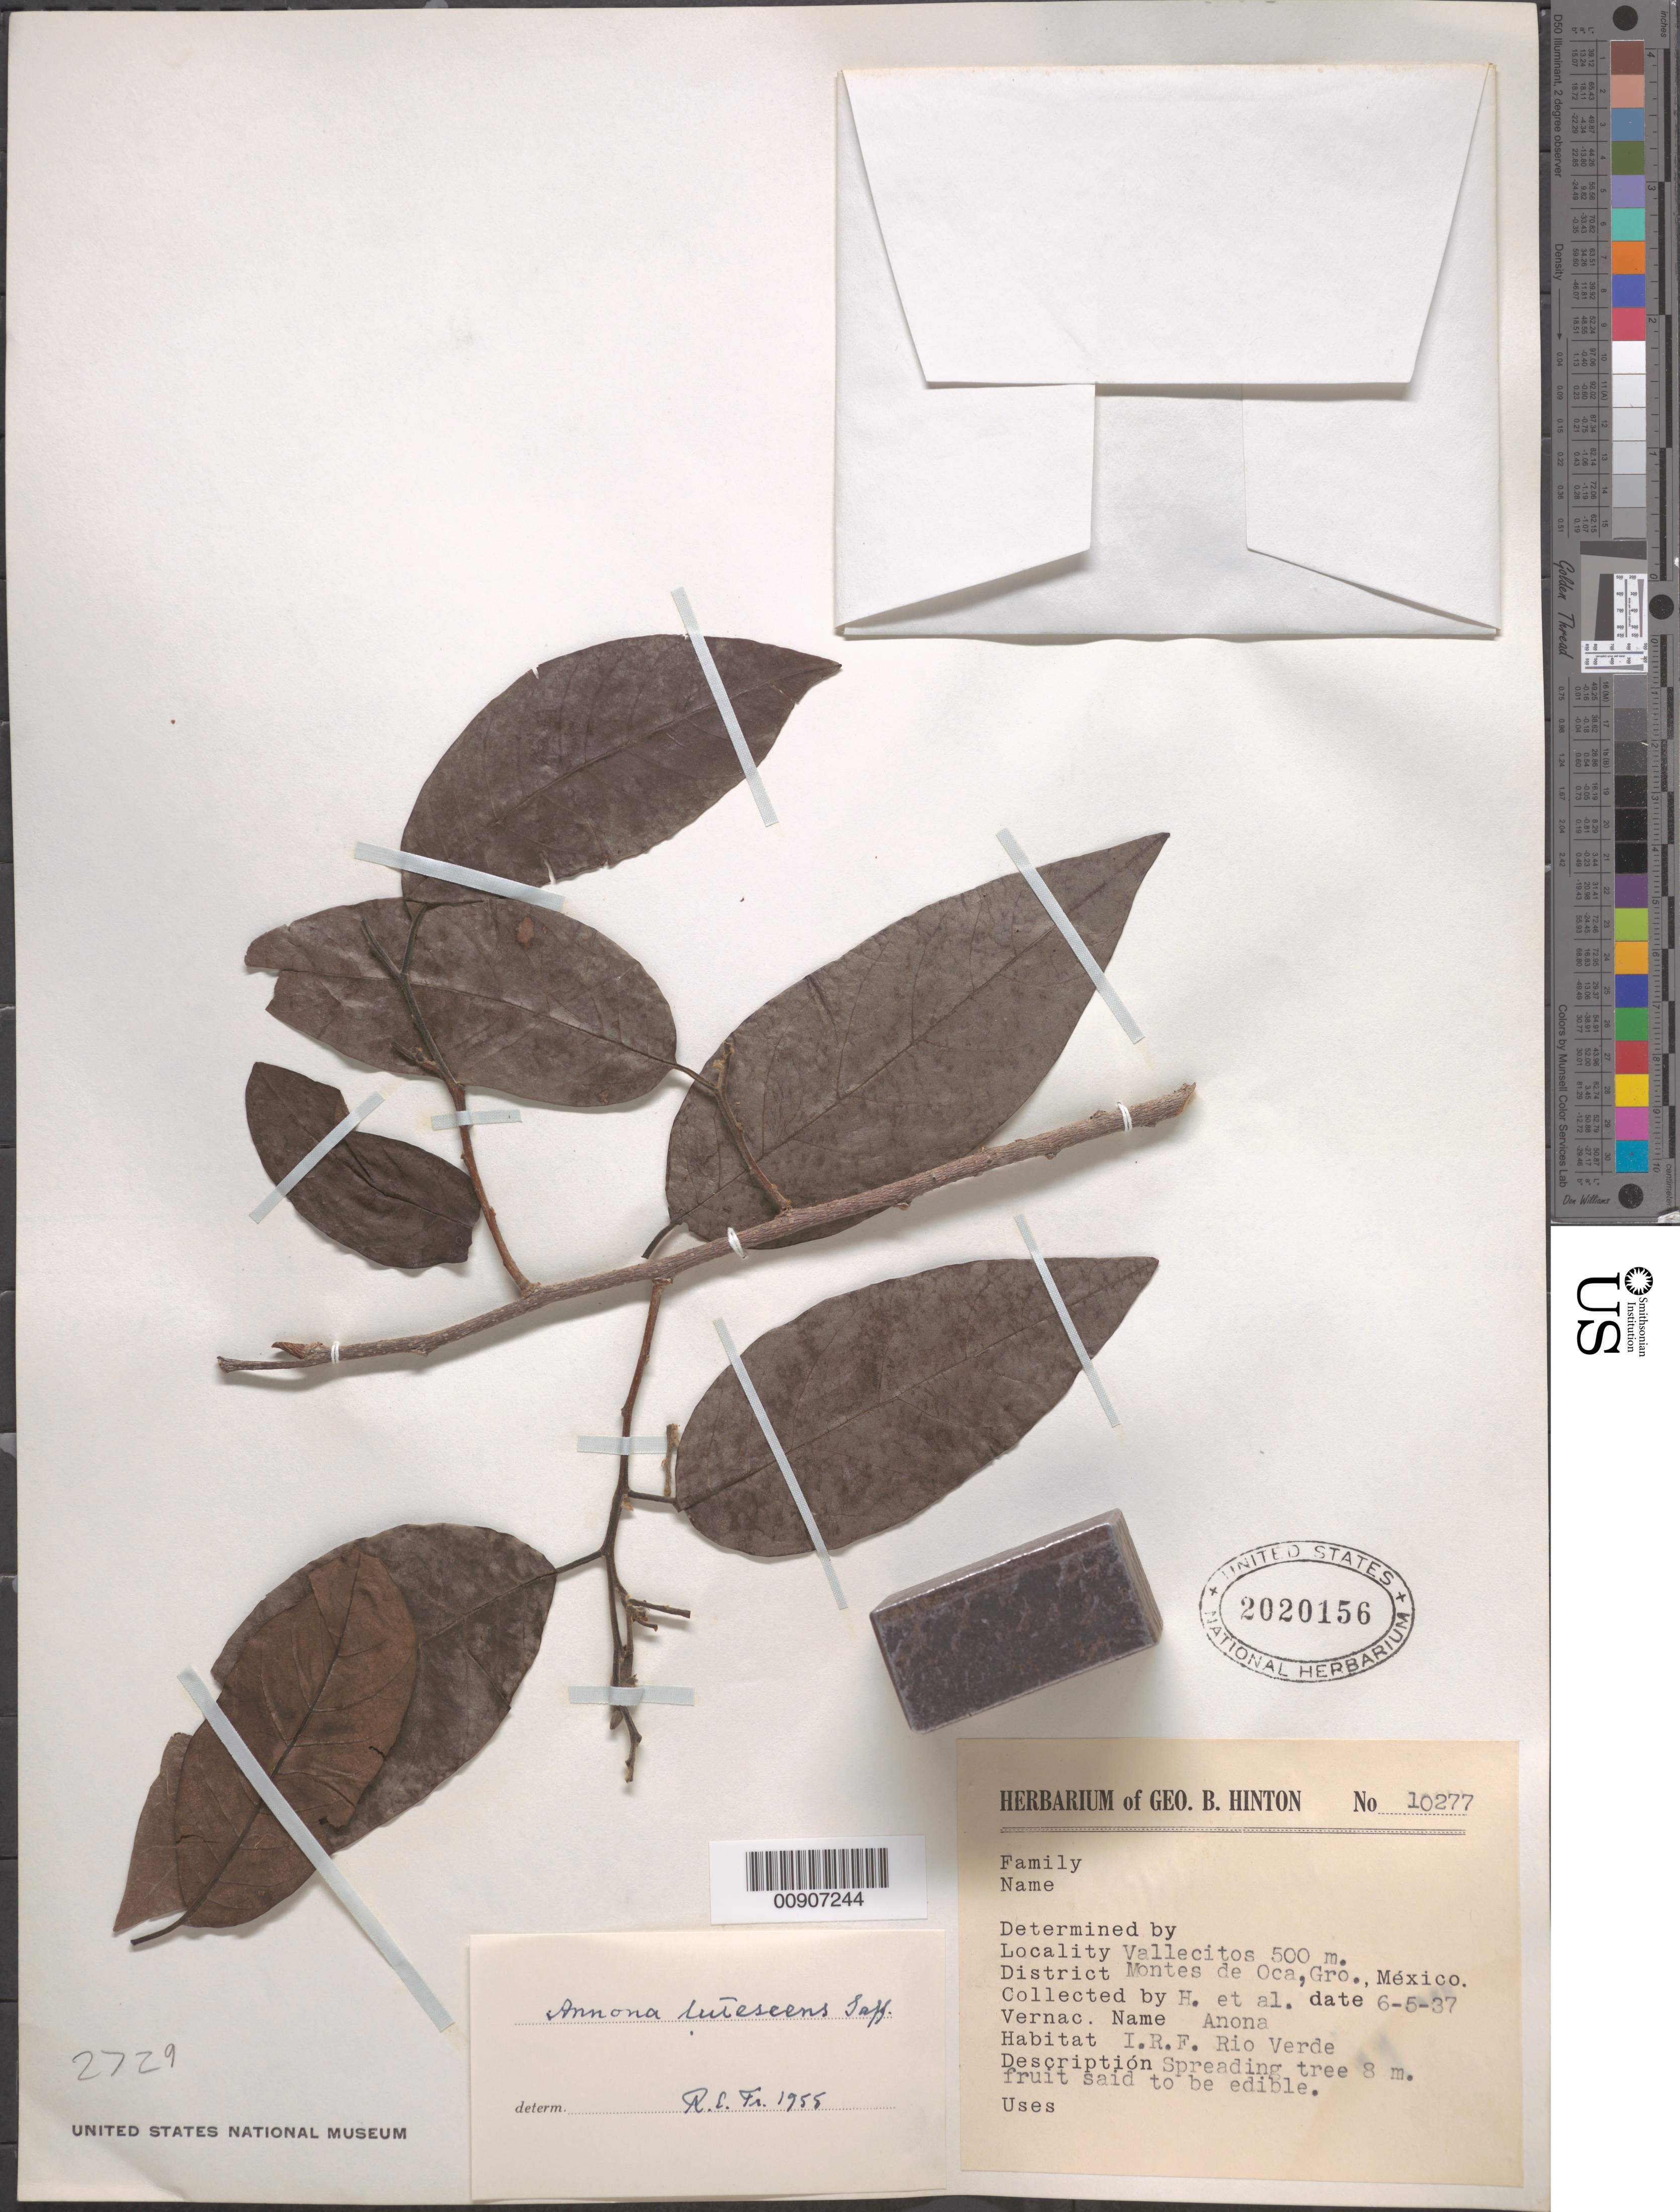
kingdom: Plantae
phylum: Tracheophyta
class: Magnoliopsida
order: Magnoliales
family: Annonaceae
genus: Annona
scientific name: Annona lutescens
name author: Saff.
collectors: G. B. Hinton & et al.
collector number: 10277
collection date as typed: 05 Jun 1937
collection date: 1937-06-05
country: Mexico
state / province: Guerrero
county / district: Montes de Oca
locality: Vallecitos, District Montes de Oca, Guerrero.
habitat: I.R.F. Río Verde.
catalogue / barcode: US 2020156